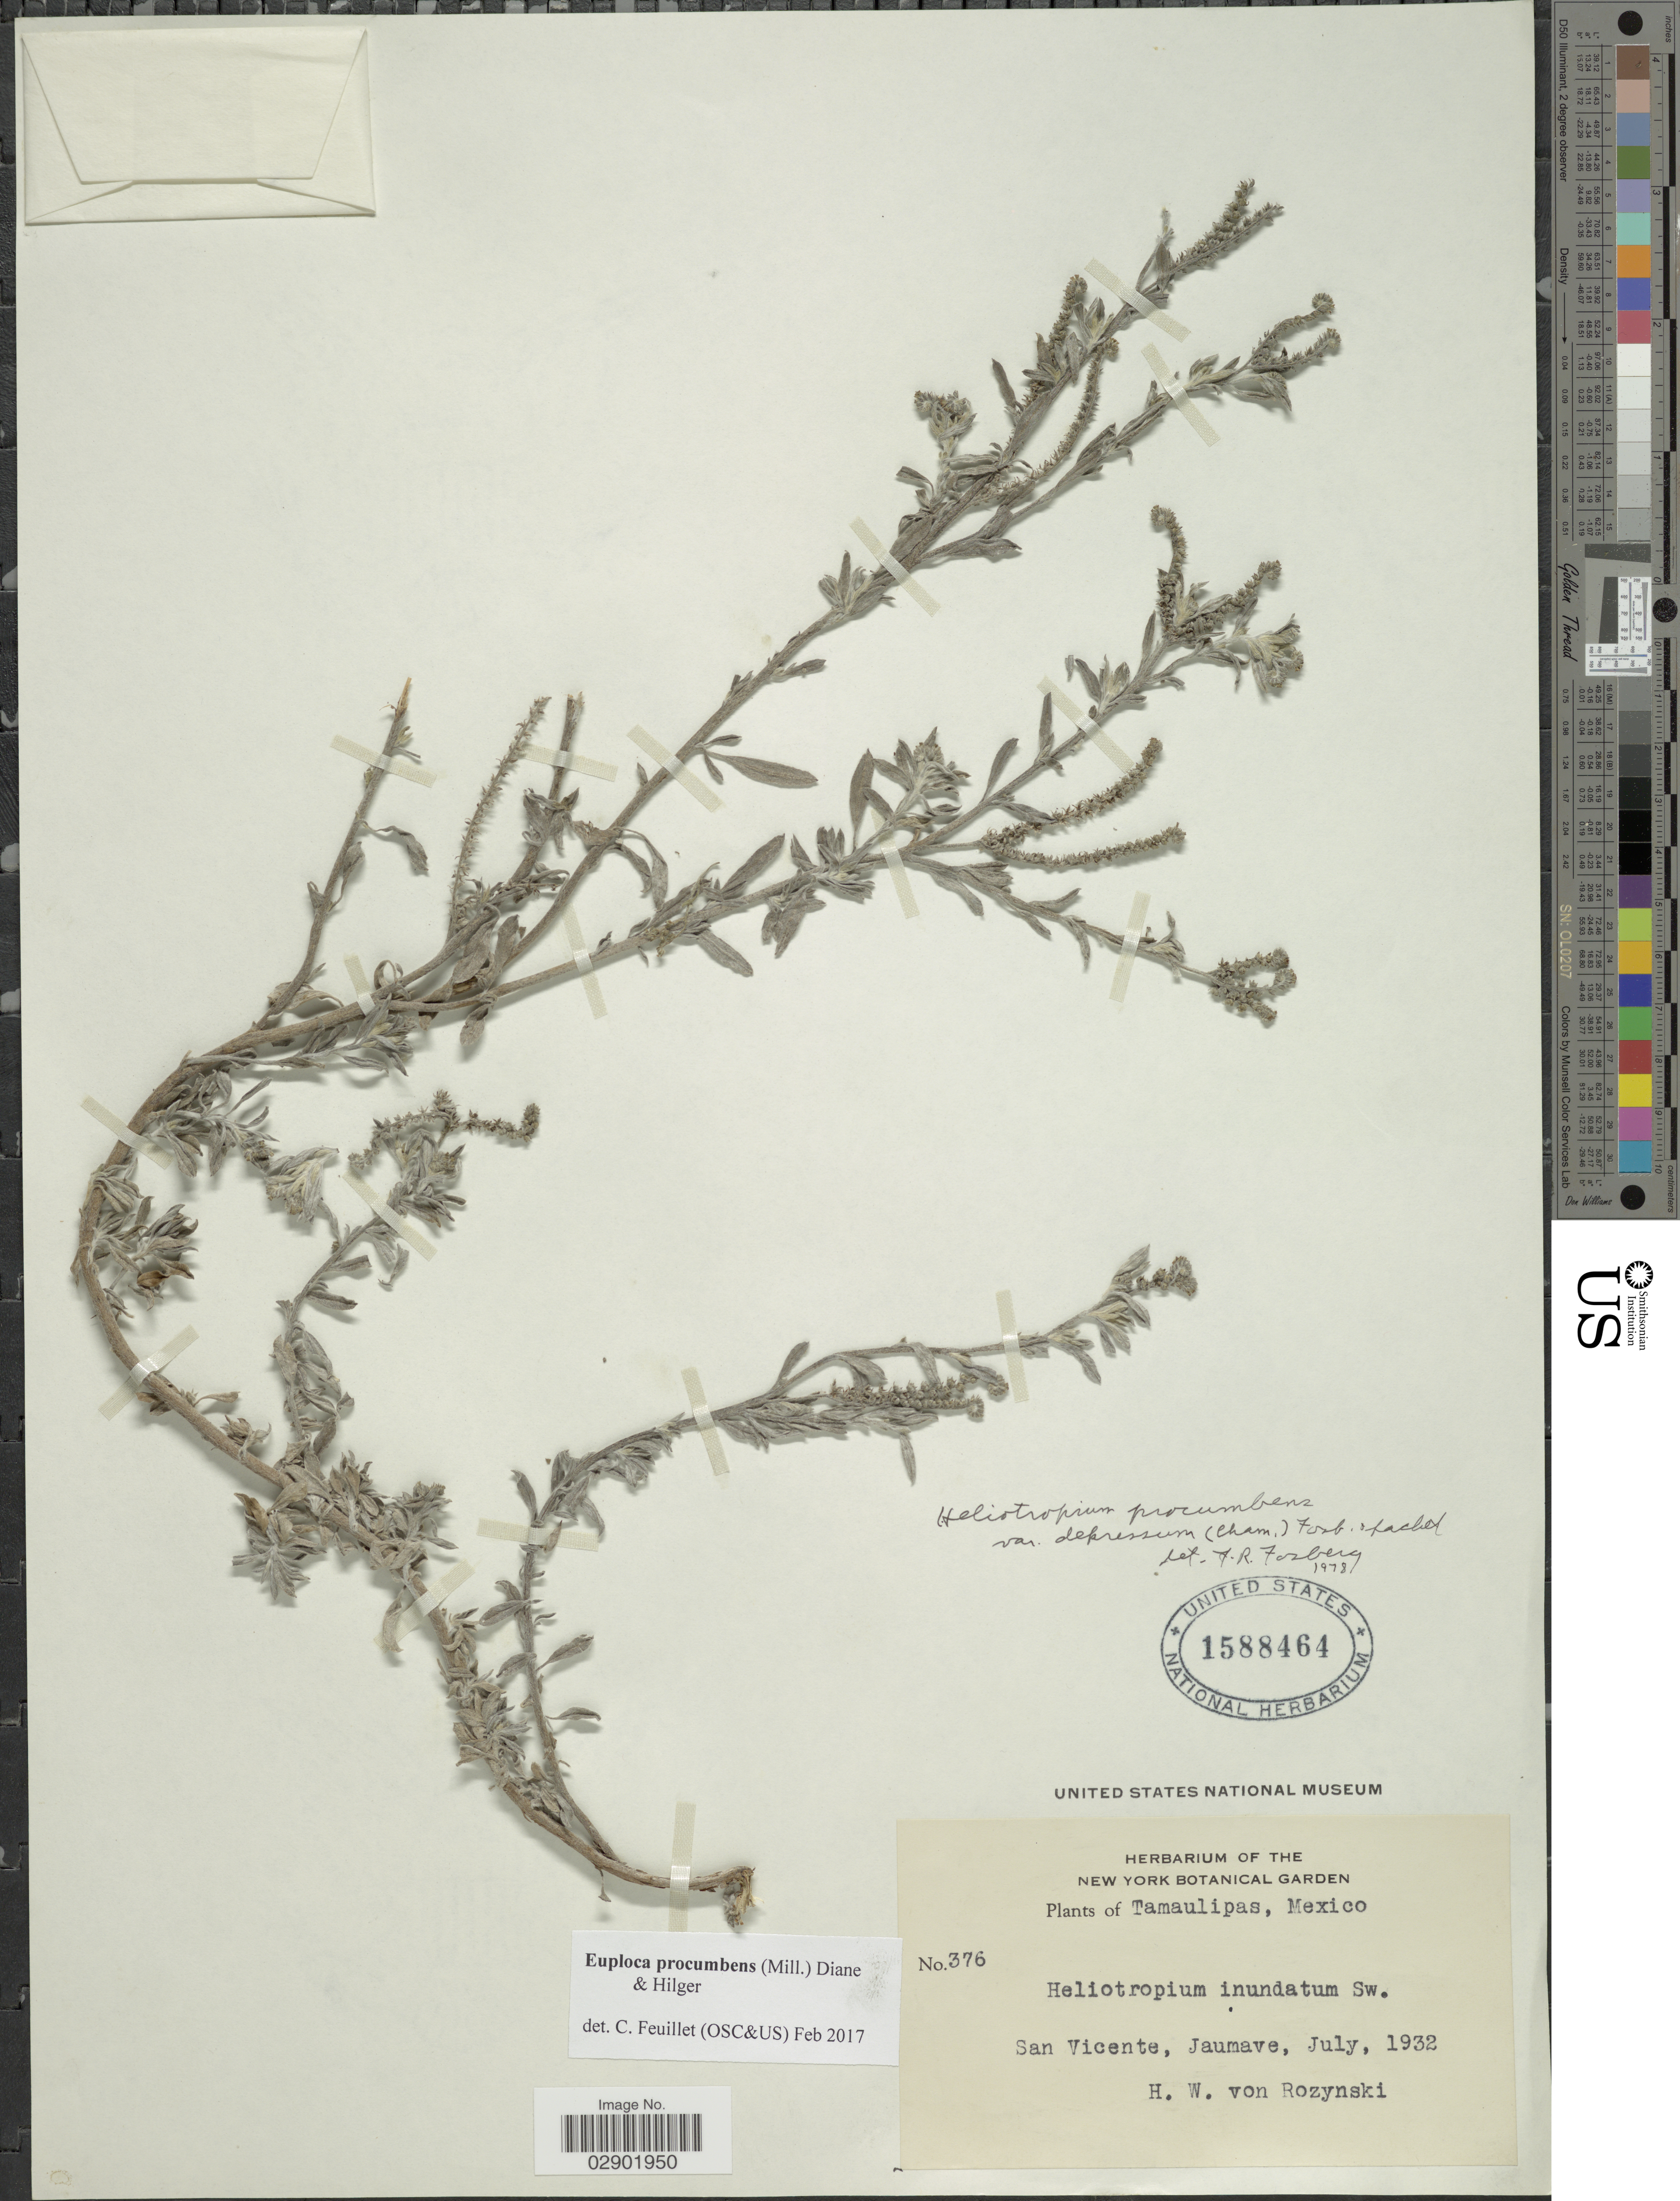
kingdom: Plantae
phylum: Tracheophyta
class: Magnoliopsida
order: Boraginales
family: Heliotropiaceae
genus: Euploca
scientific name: Euploca procumbens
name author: (Mill.) Diane & Hilger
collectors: Rozynski, H. W. von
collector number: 376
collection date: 1932-07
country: Mexico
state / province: Tamaulipas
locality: San Vicente, Jaumave.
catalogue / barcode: US 1588464